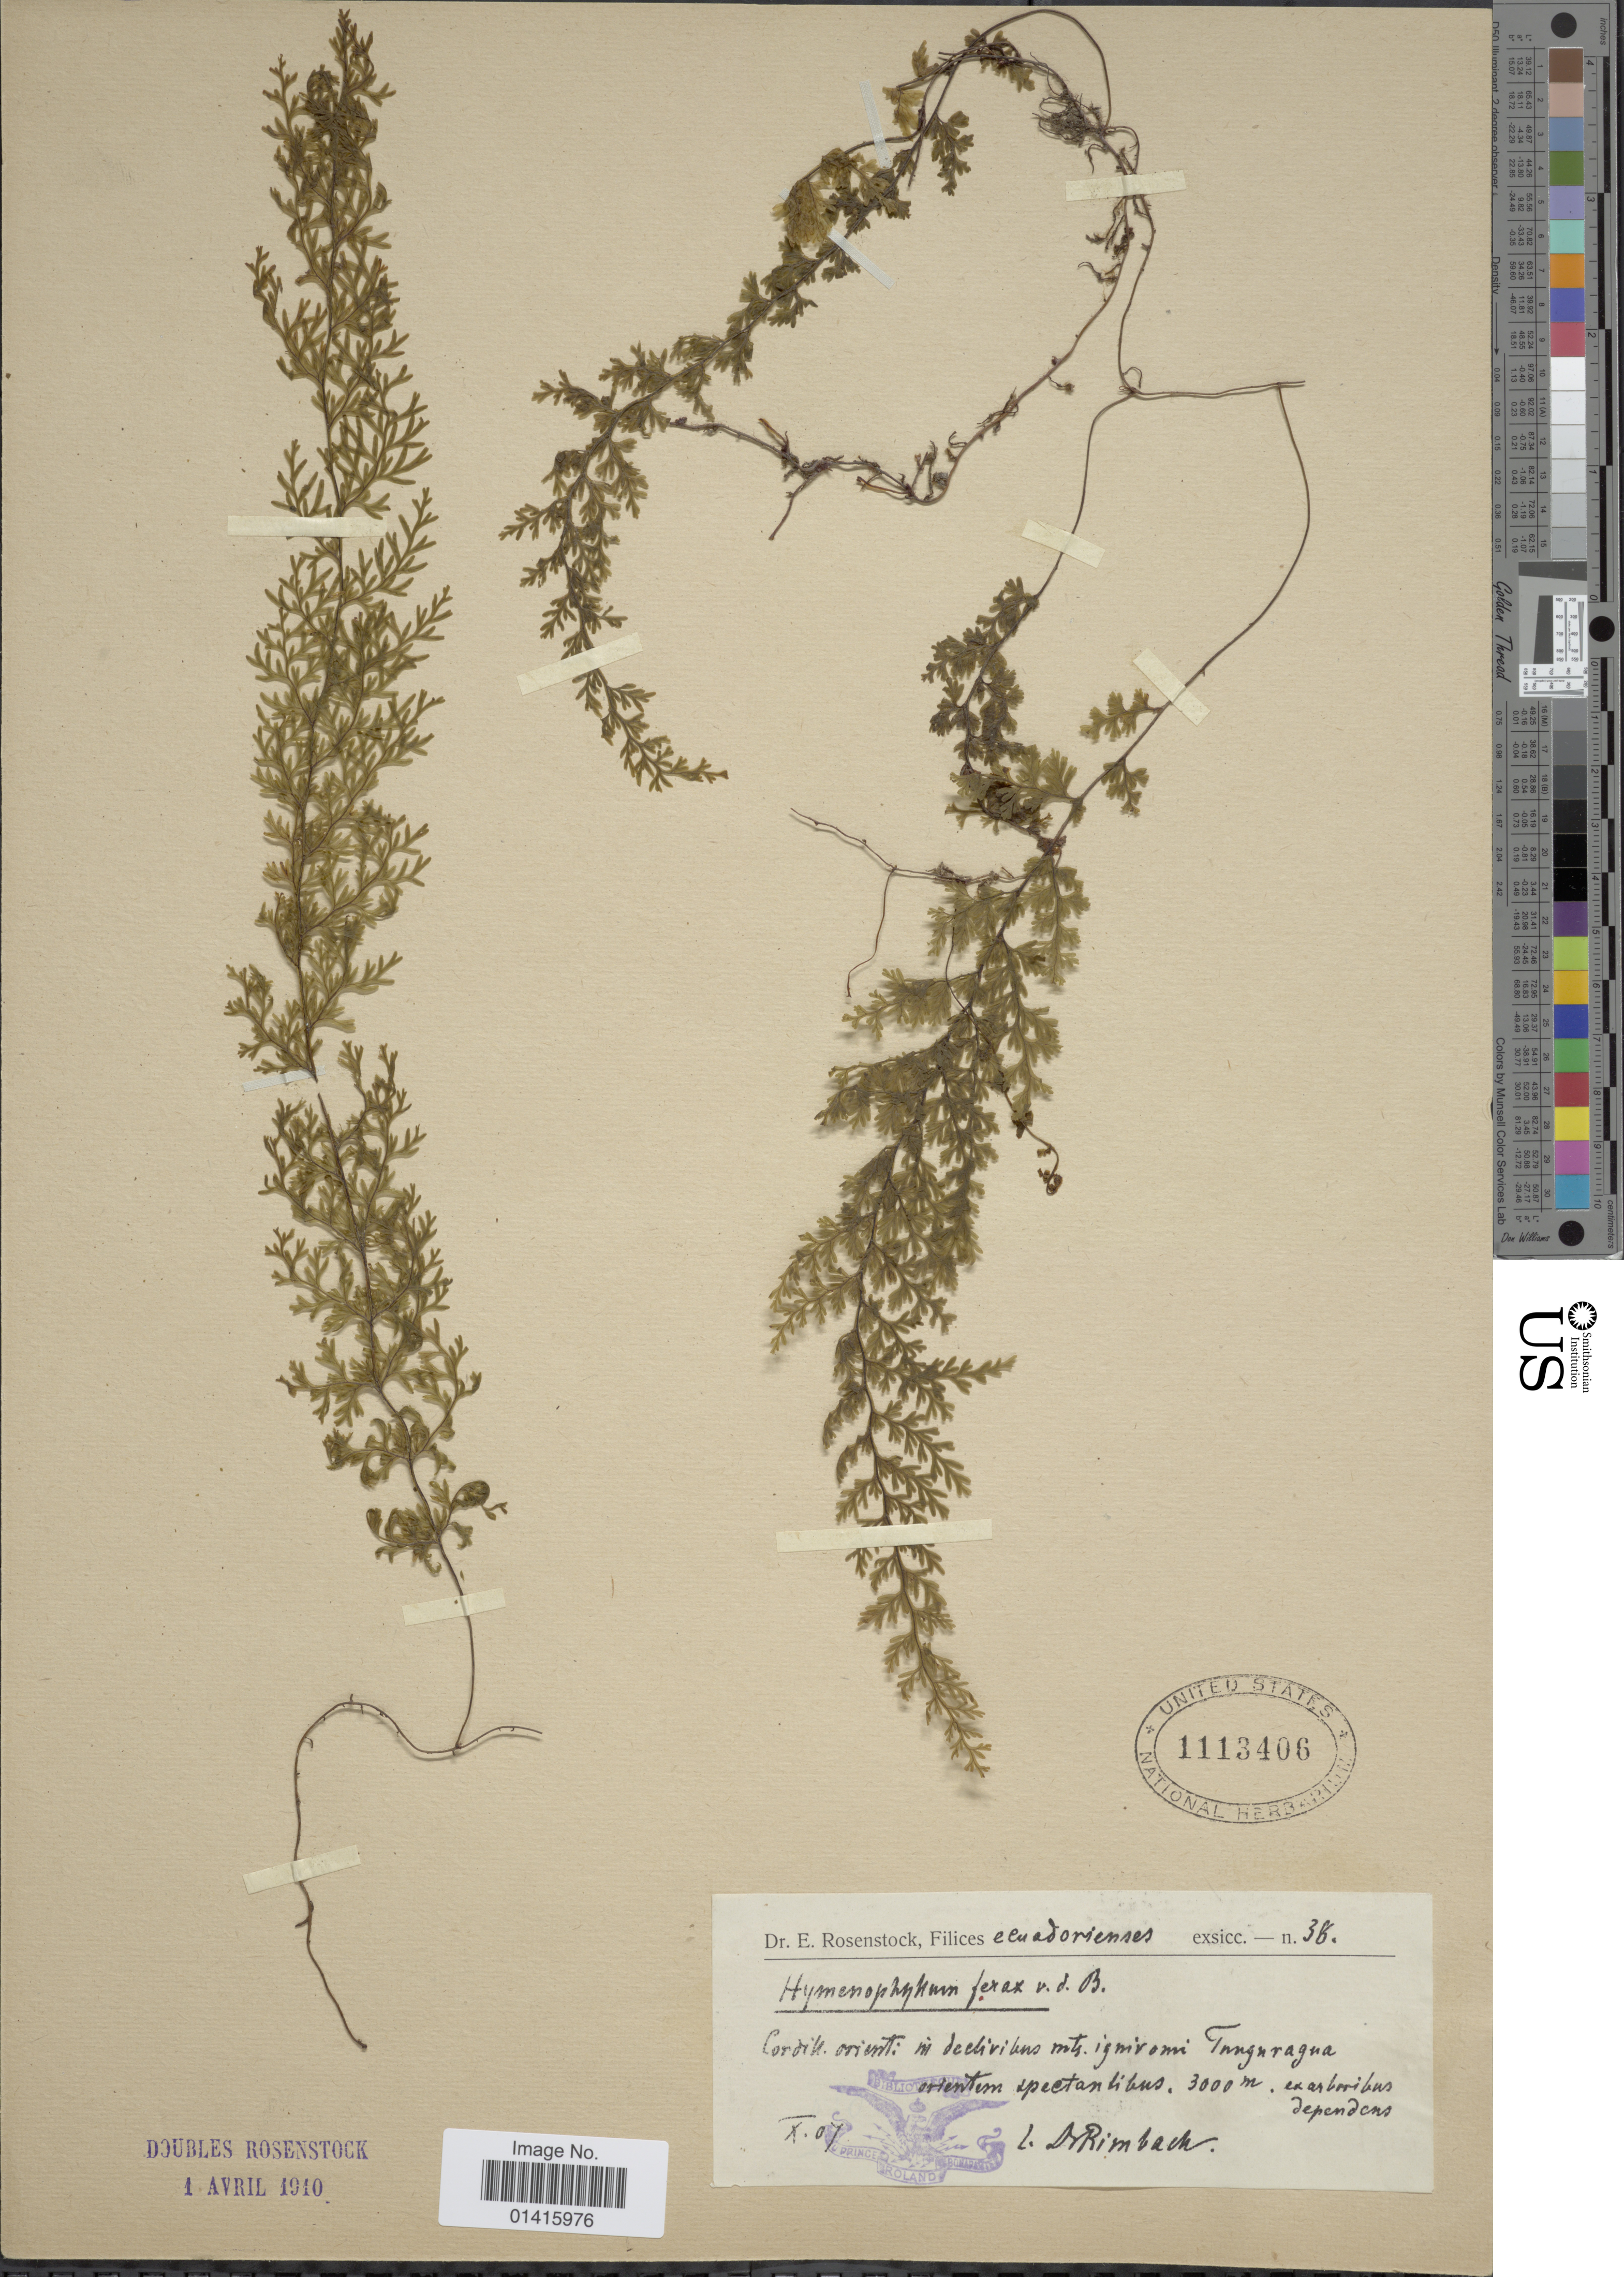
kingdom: Plantae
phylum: Tracheophyta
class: Polypodiopsida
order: Hymenophyllales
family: Hymenophyllaceae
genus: Hymenophyllum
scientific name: Hymenophyllum ferax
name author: Bosch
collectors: Rimbach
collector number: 38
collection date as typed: Transcribed d/m/y: /10/7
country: Ecuador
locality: Ecuadorienses, Cordill. orient. in declivibus mts. ignivomi Tangaragua orientem spectantibus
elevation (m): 3000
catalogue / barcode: US 1113406